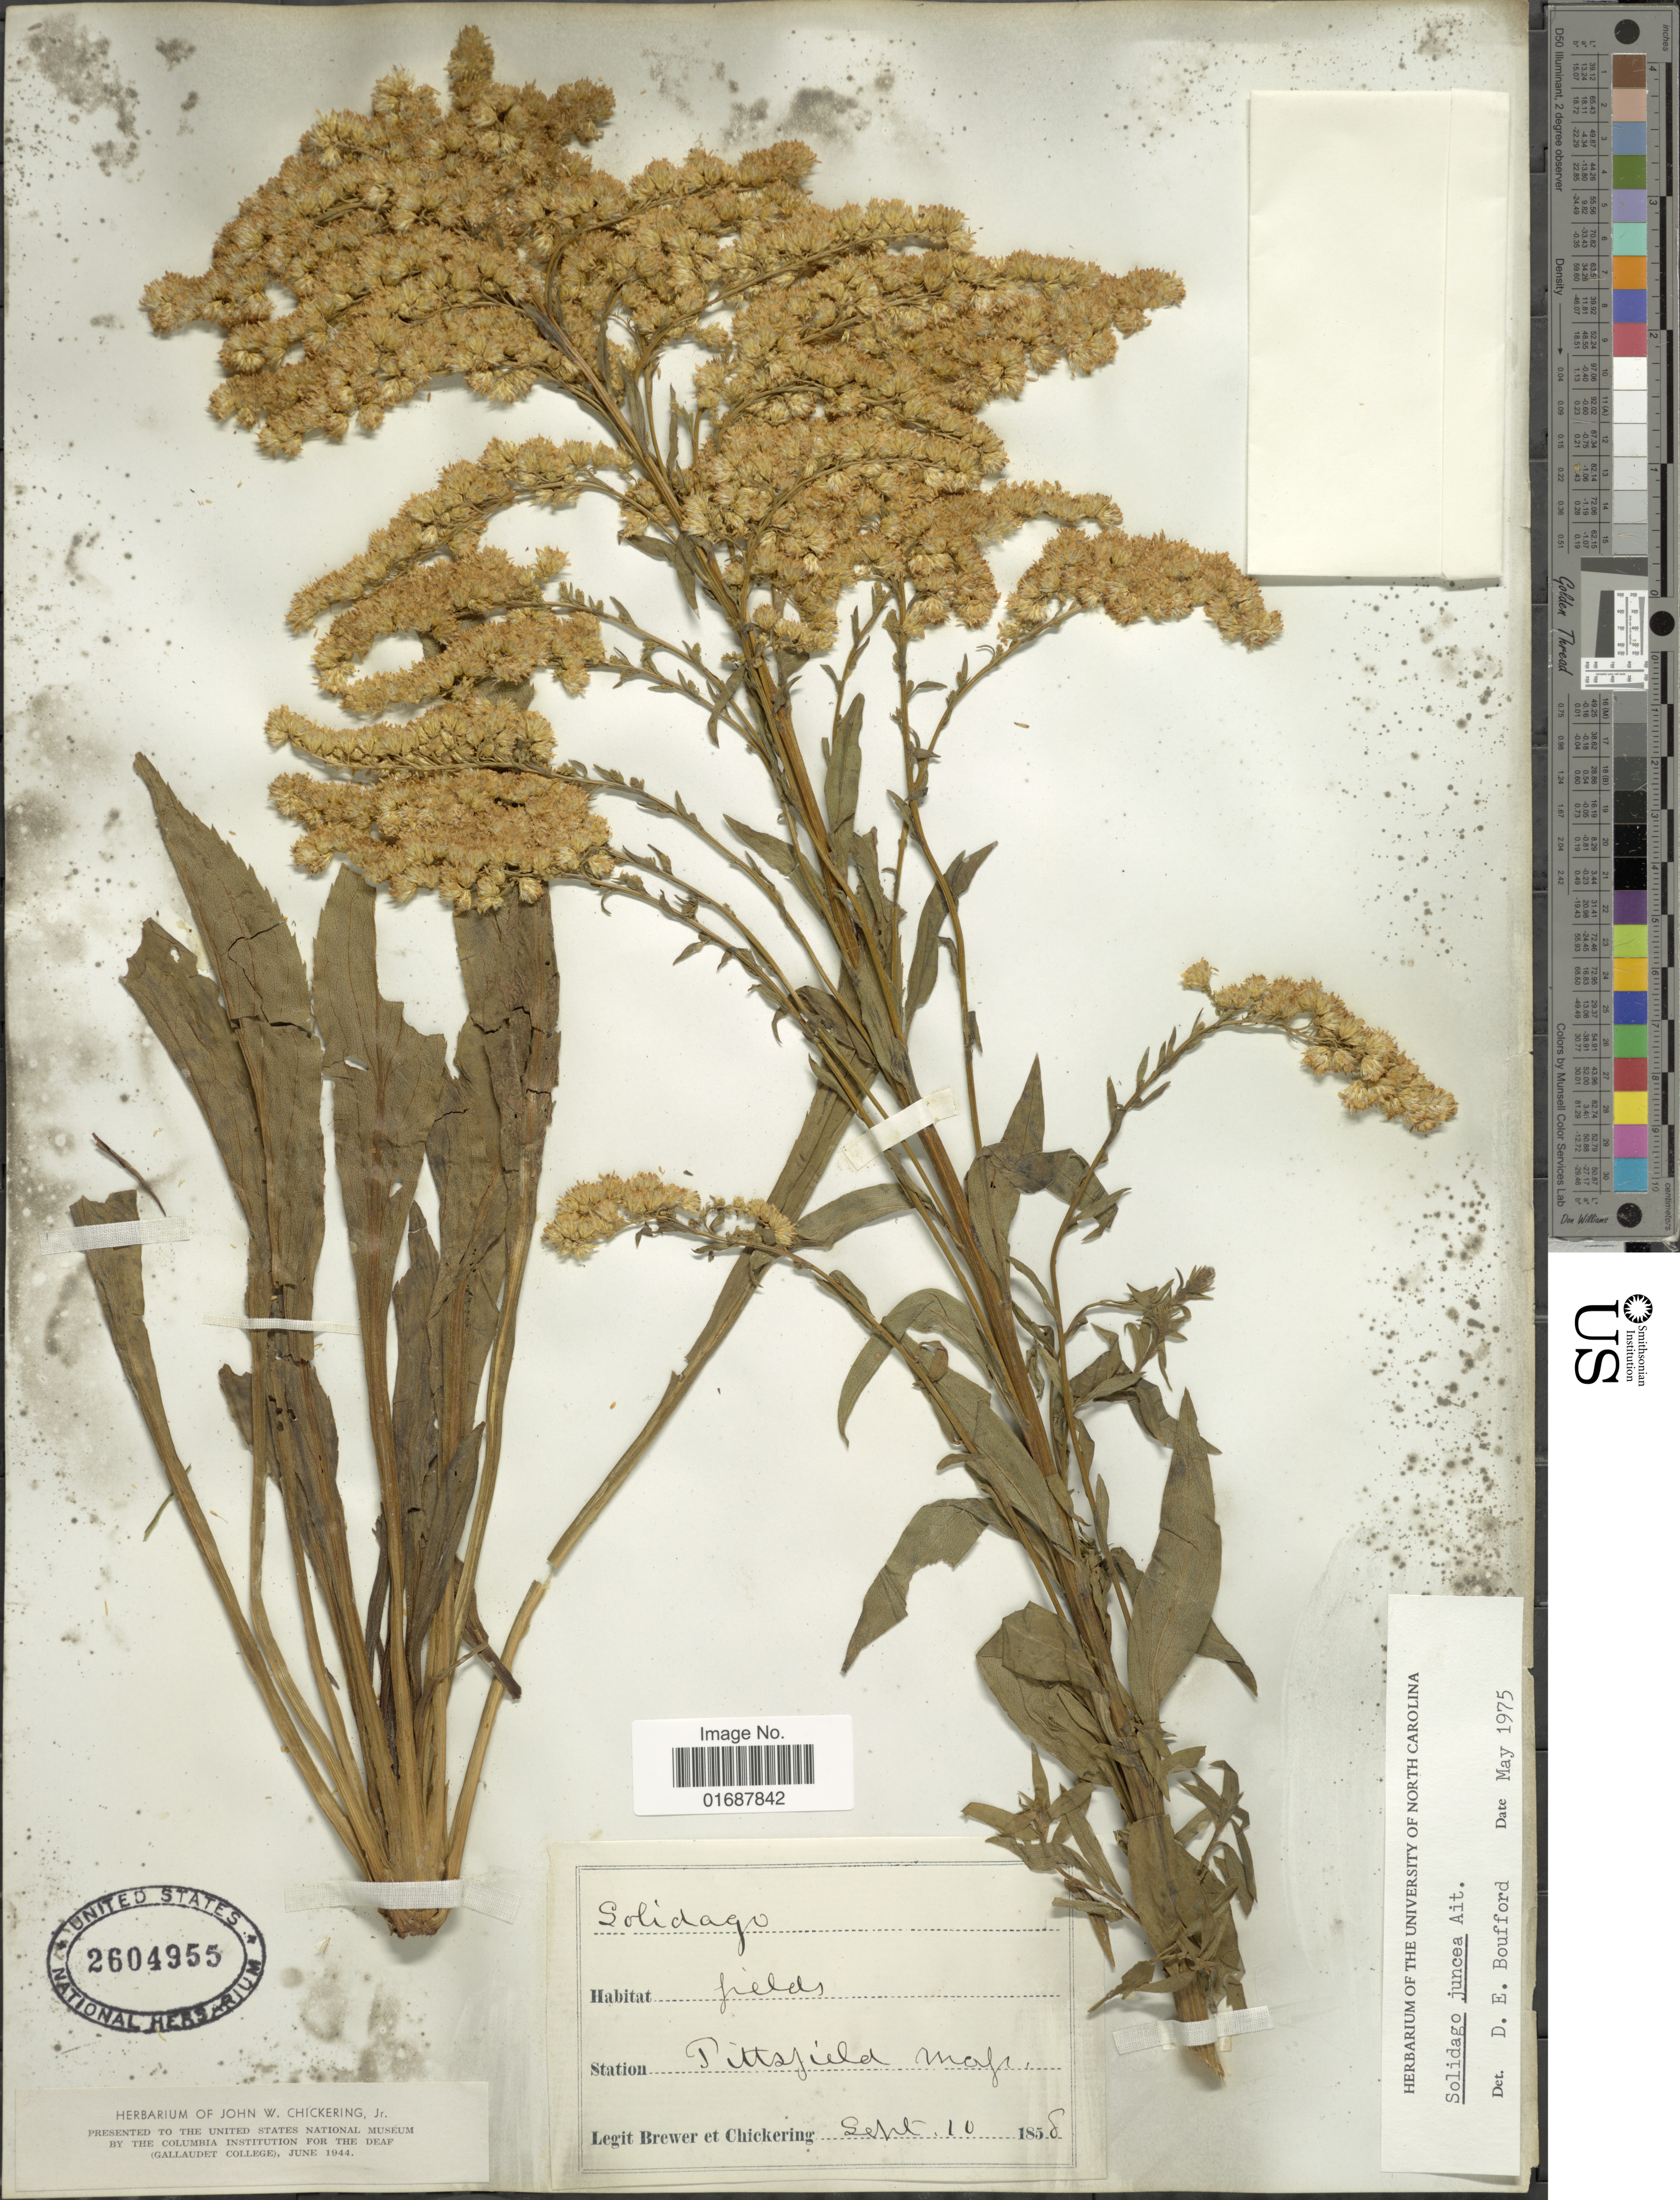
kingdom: Plantae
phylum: Tracheophyta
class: Magnoliopsida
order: Asterales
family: Asteraceae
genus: Solidago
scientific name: Solidago juncea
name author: Aiton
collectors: -. Brewer & -. Chickering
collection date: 1858-09-10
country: United States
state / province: Massachusetts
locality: Pittsfield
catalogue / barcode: US 3604955